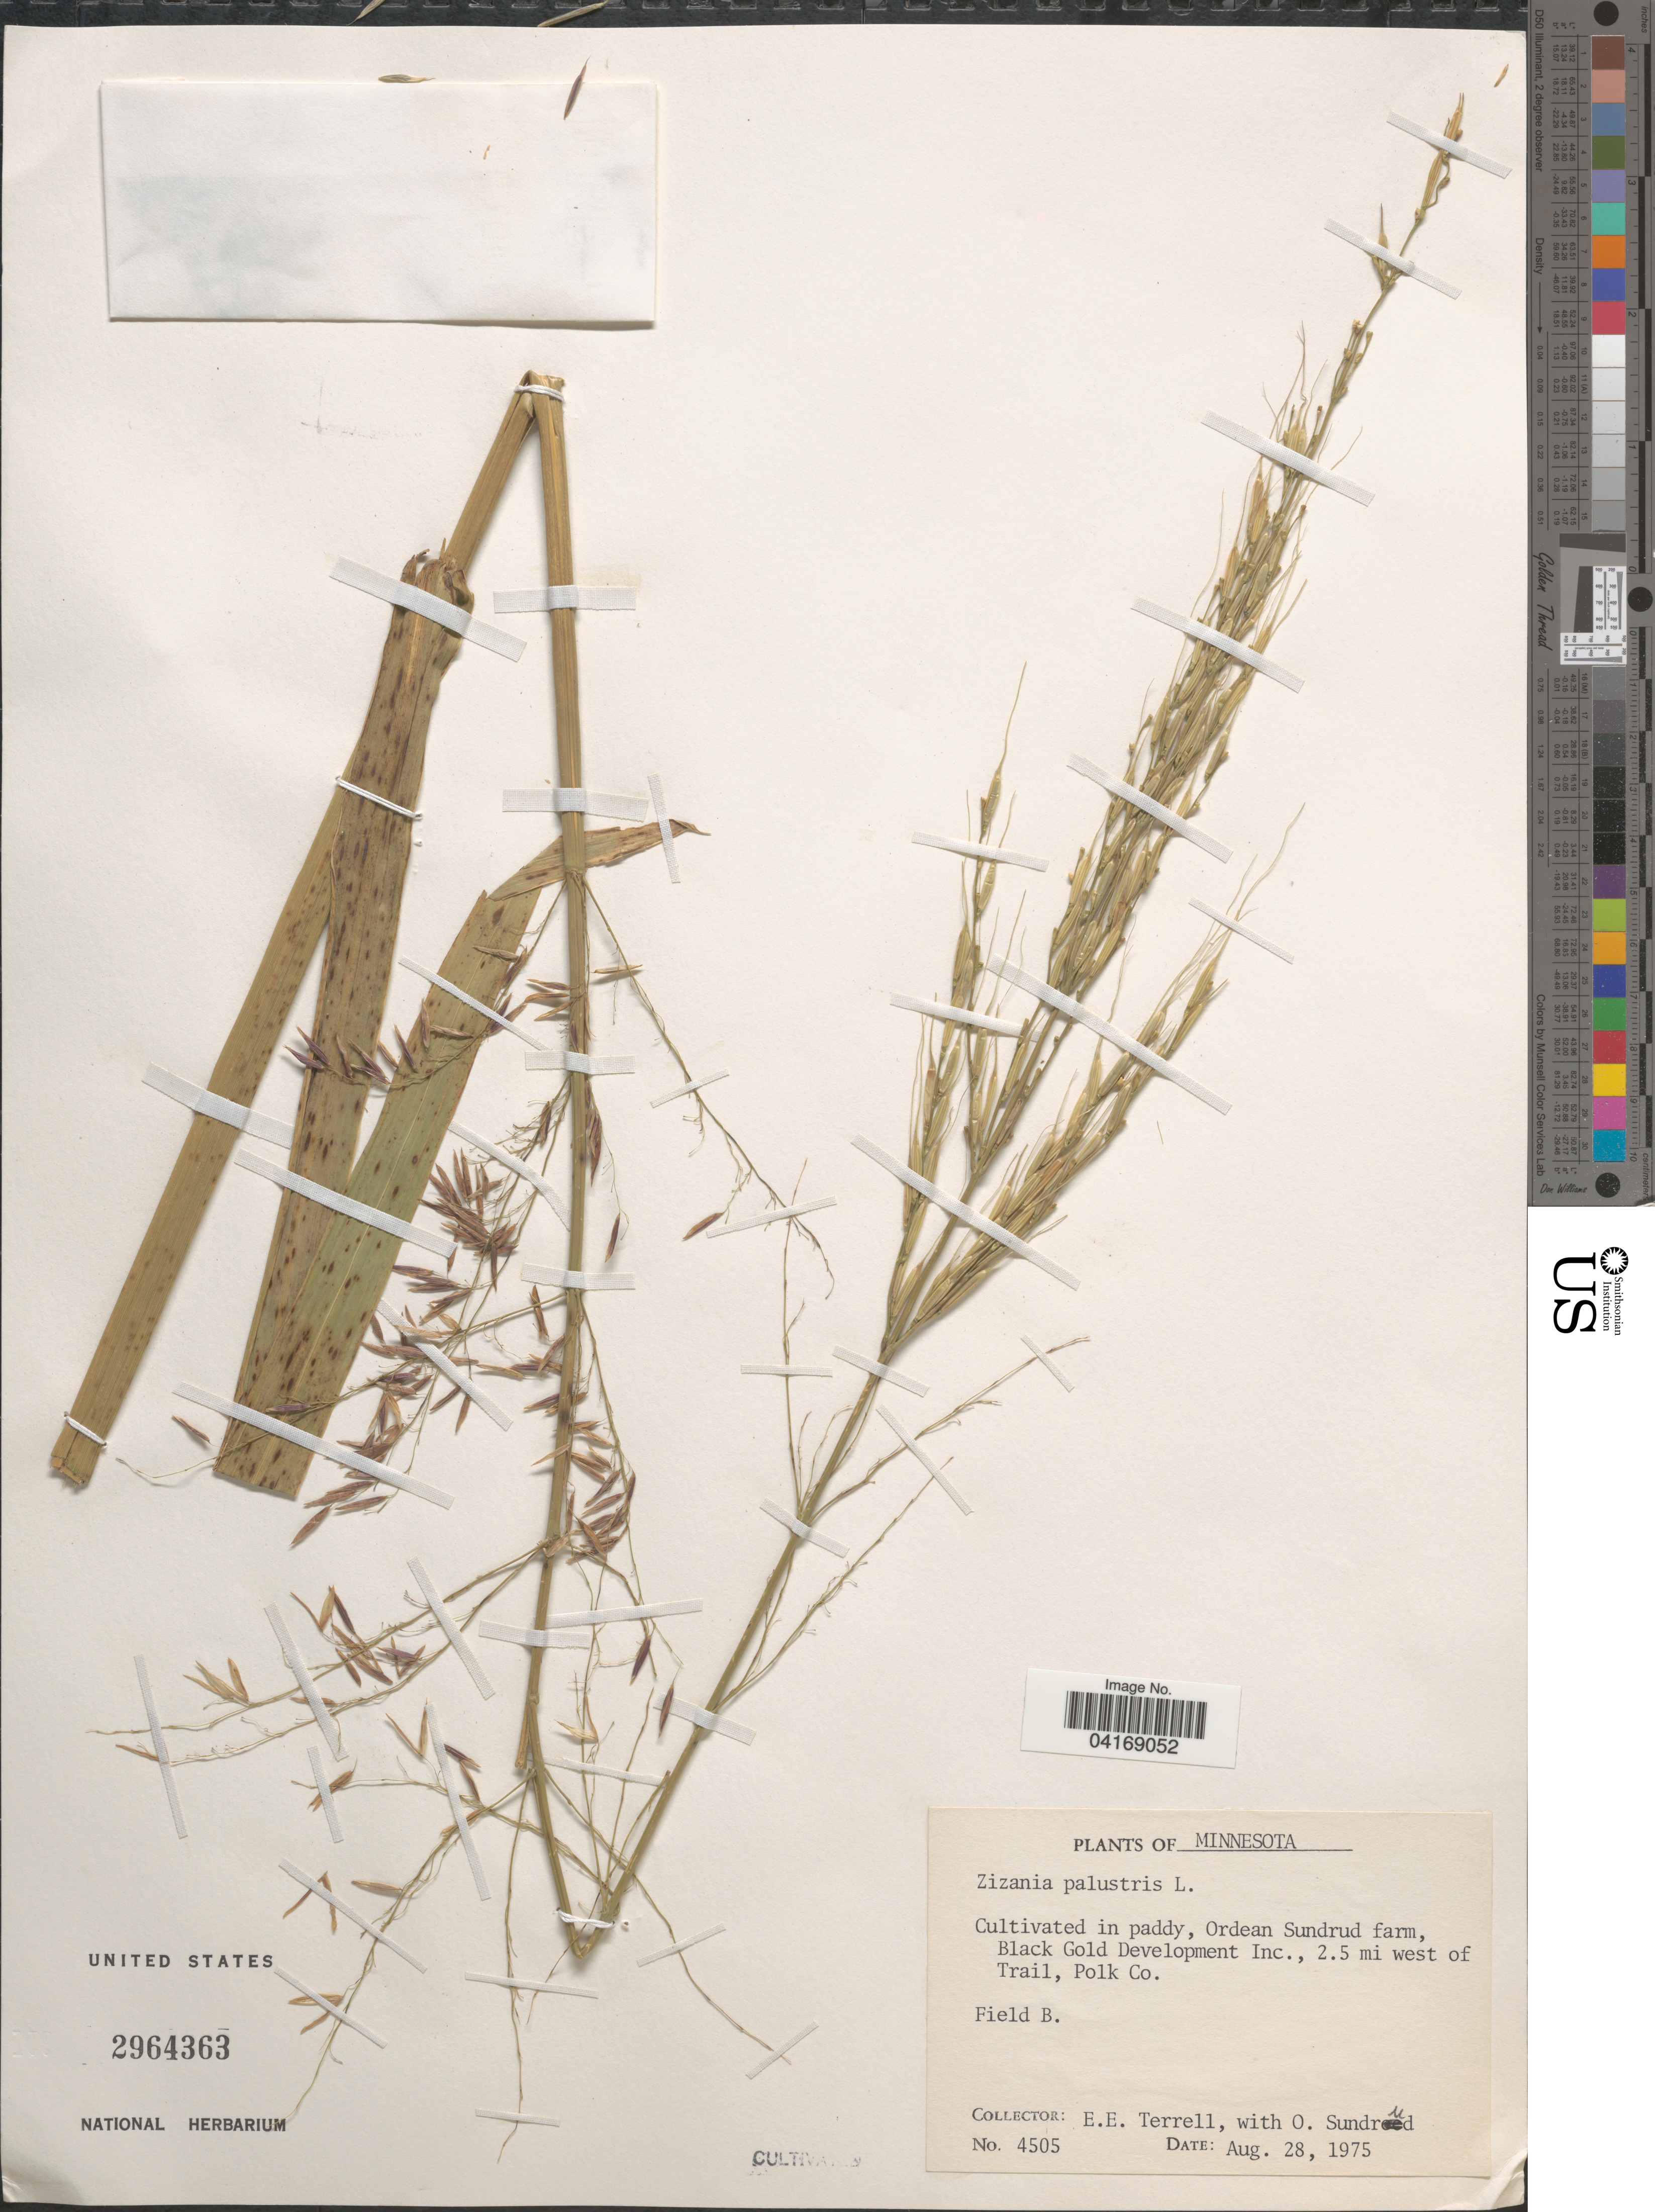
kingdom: Plantae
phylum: Tracheophyta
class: Liliopsida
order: Poales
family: Poaceae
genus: Zizania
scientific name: Zizania palustris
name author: L.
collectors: E. E. Terrell & O. Sundrud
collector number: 4505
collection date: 1975-08-28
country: United States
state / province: Minnesota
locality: Cultivated in paddy, Ordean Sundrud farm, Black Gold Development Inc., 2.5 mi west of Trail, Polk Co. Field B.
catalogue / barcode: US 2964363